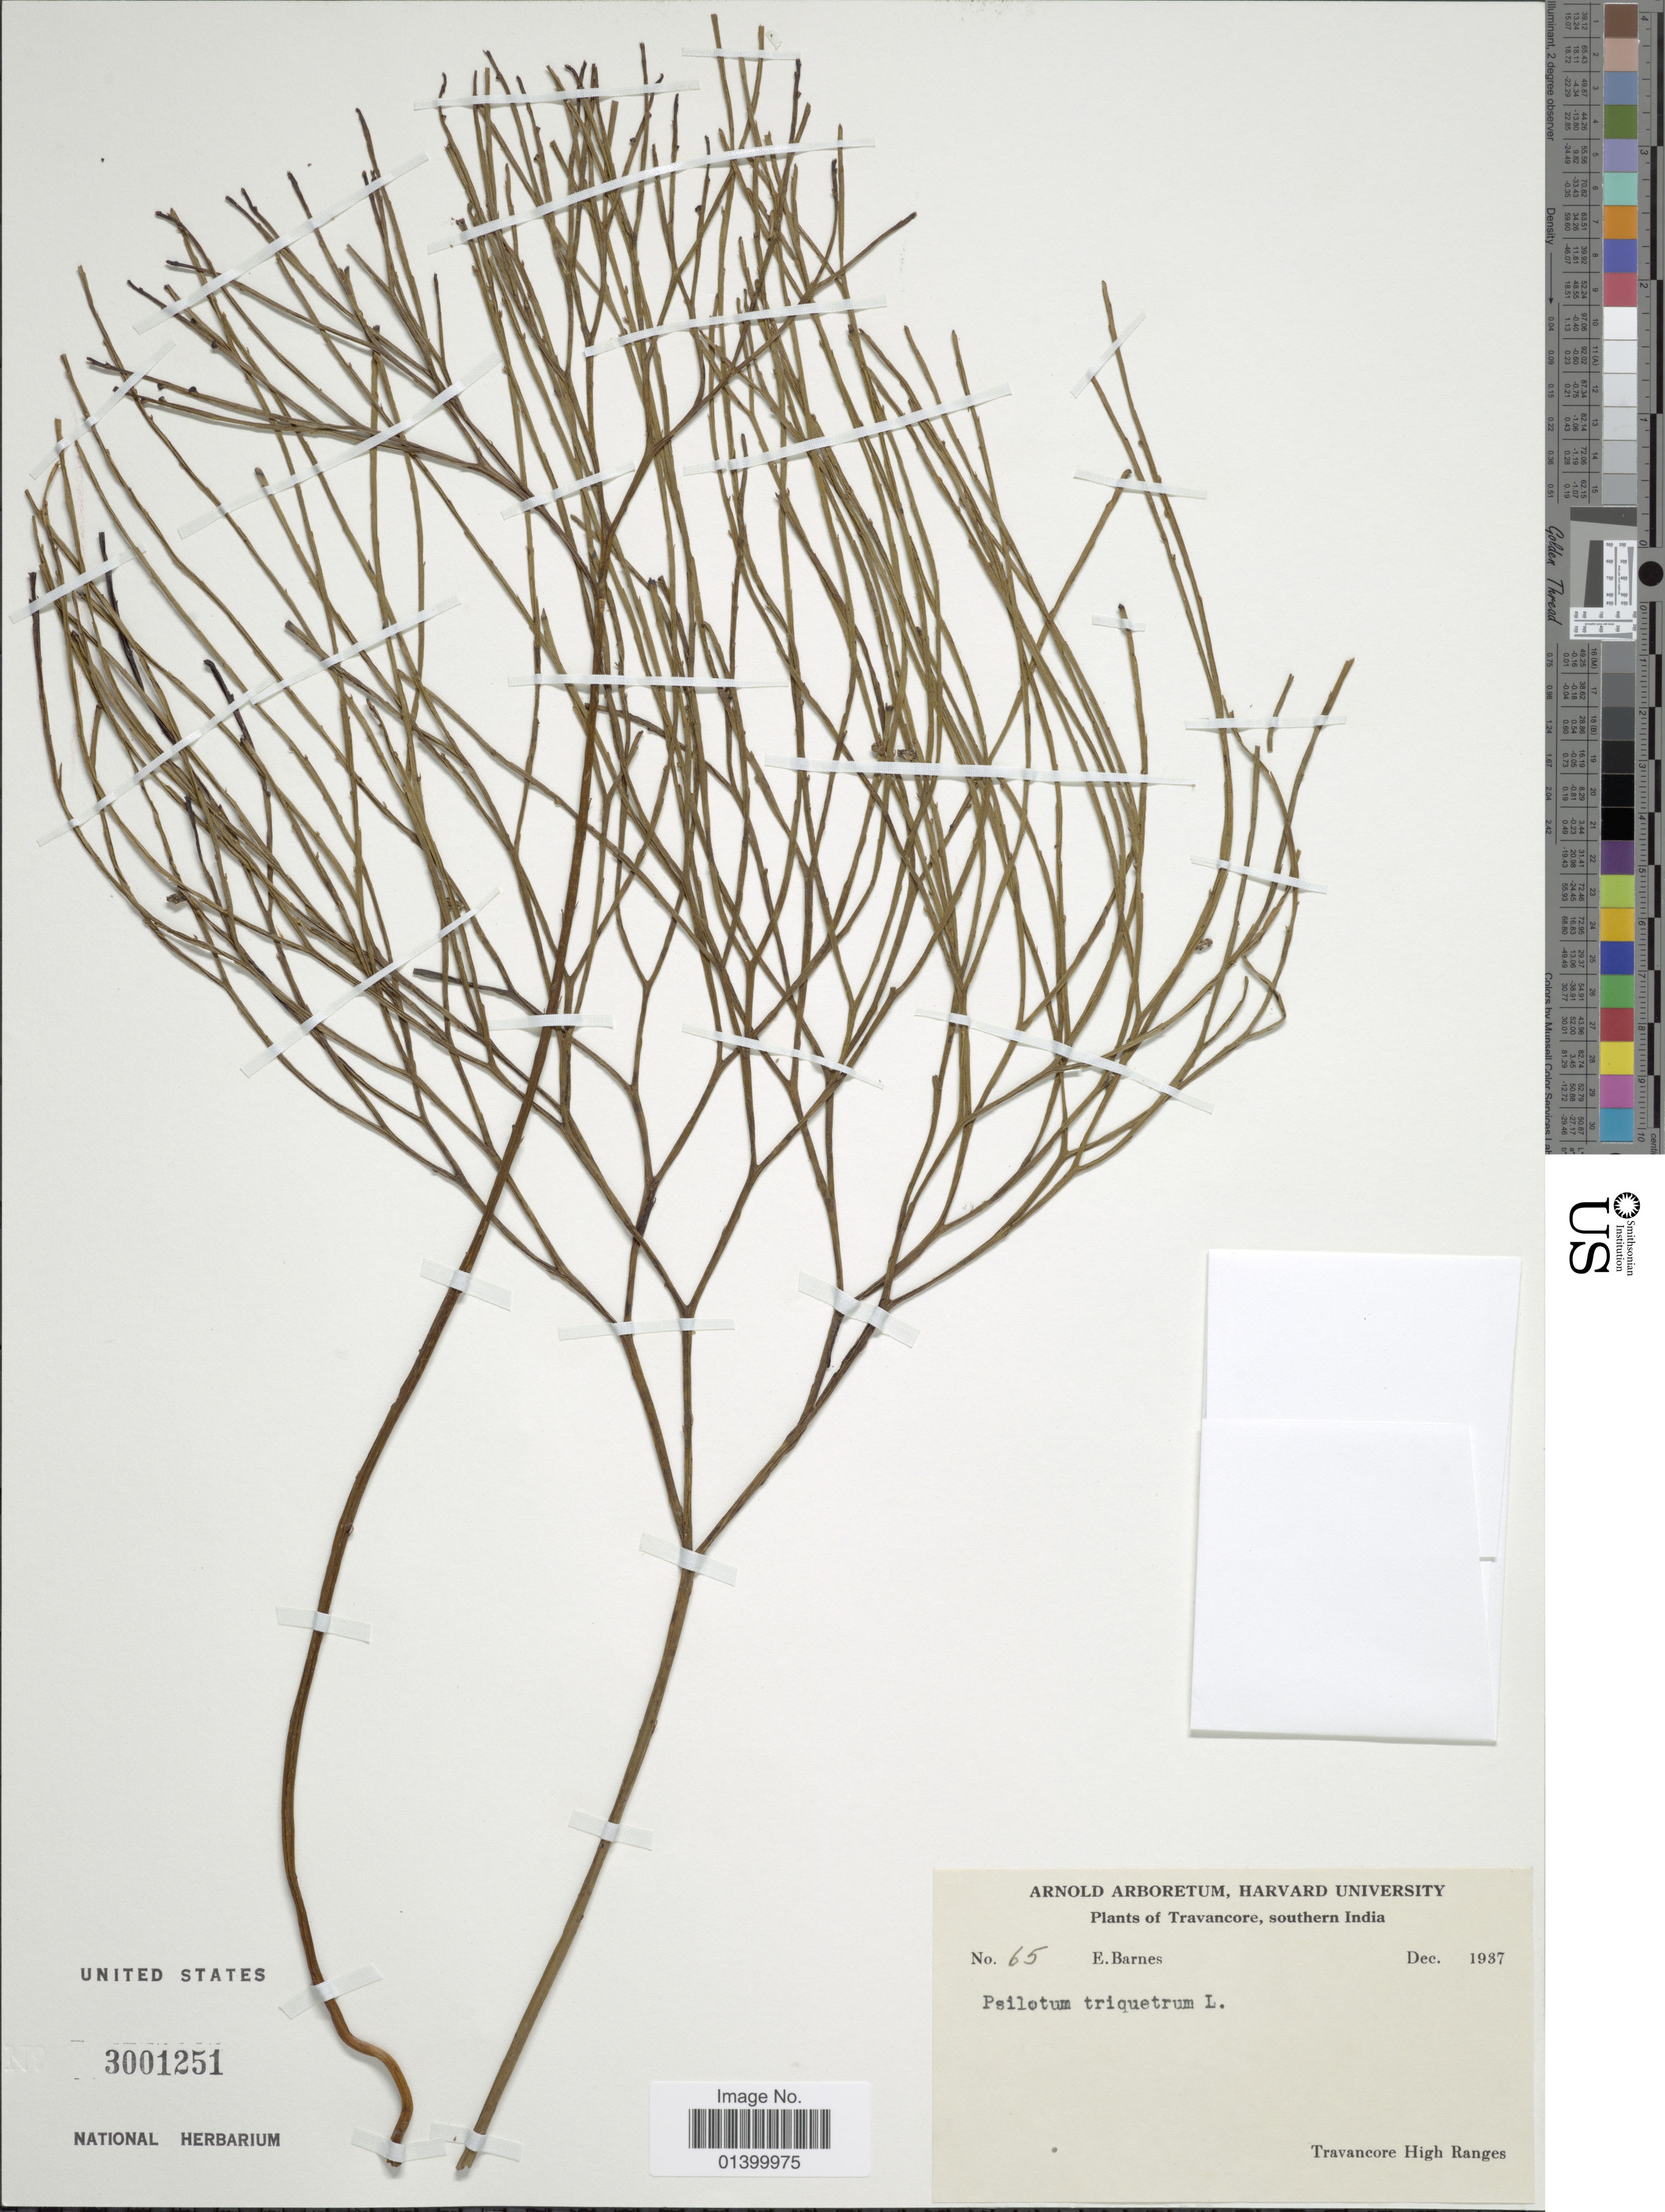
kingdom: Plantae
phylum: Tracheophyta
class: Polypodiopsida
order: Psilotales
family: Psilotaceae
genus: Psilotum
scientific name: Psilotum nudum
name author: (L.) P. Beauv.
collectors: E. Barnes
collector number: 65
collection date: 1937-12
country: India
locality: Travancore, southern India. Travancore High Ranges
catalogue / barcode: US 3001251